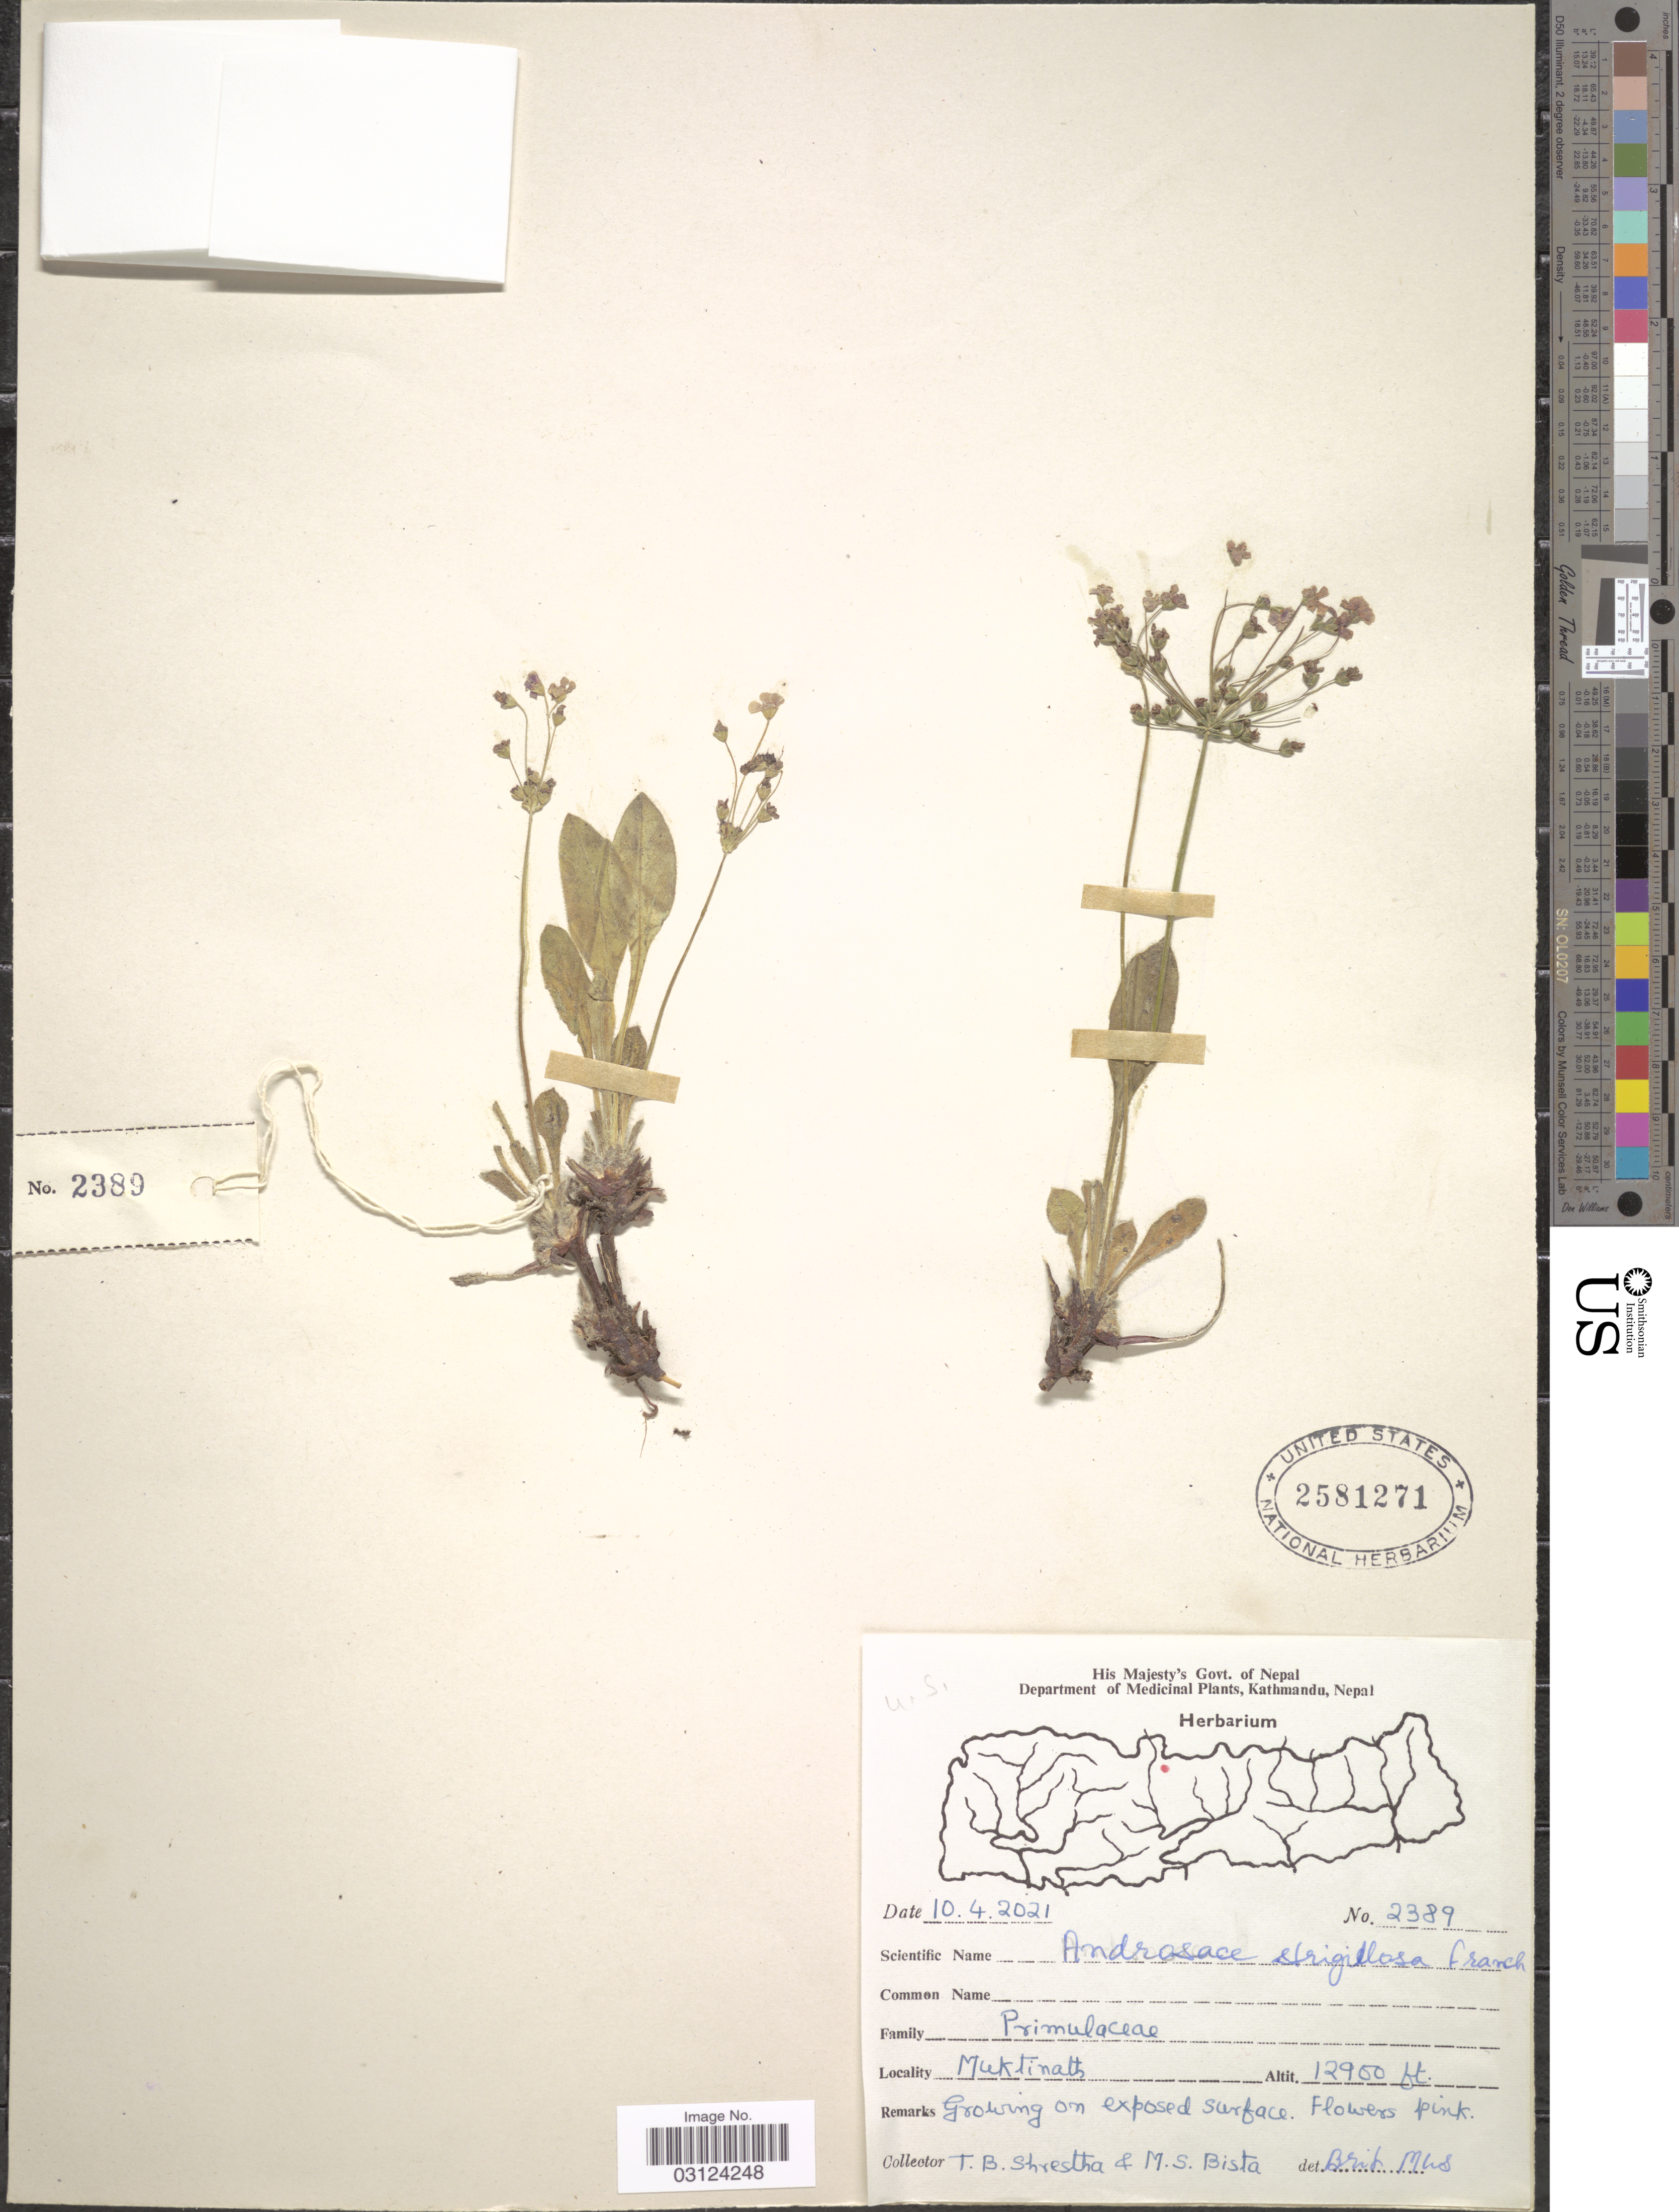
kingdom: Plantae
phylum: Tracheophyta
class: Magnoliopsida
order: Ericales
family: Primulaceae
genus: Androsace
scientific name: Androsace strigillosa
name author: Franch.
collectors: T. B. Shrestha & M. Bista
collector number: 2389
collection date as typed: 10.4.2021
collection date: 1964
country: Nepal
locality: Muktinath.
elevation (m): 3932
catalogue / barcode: US 2581271